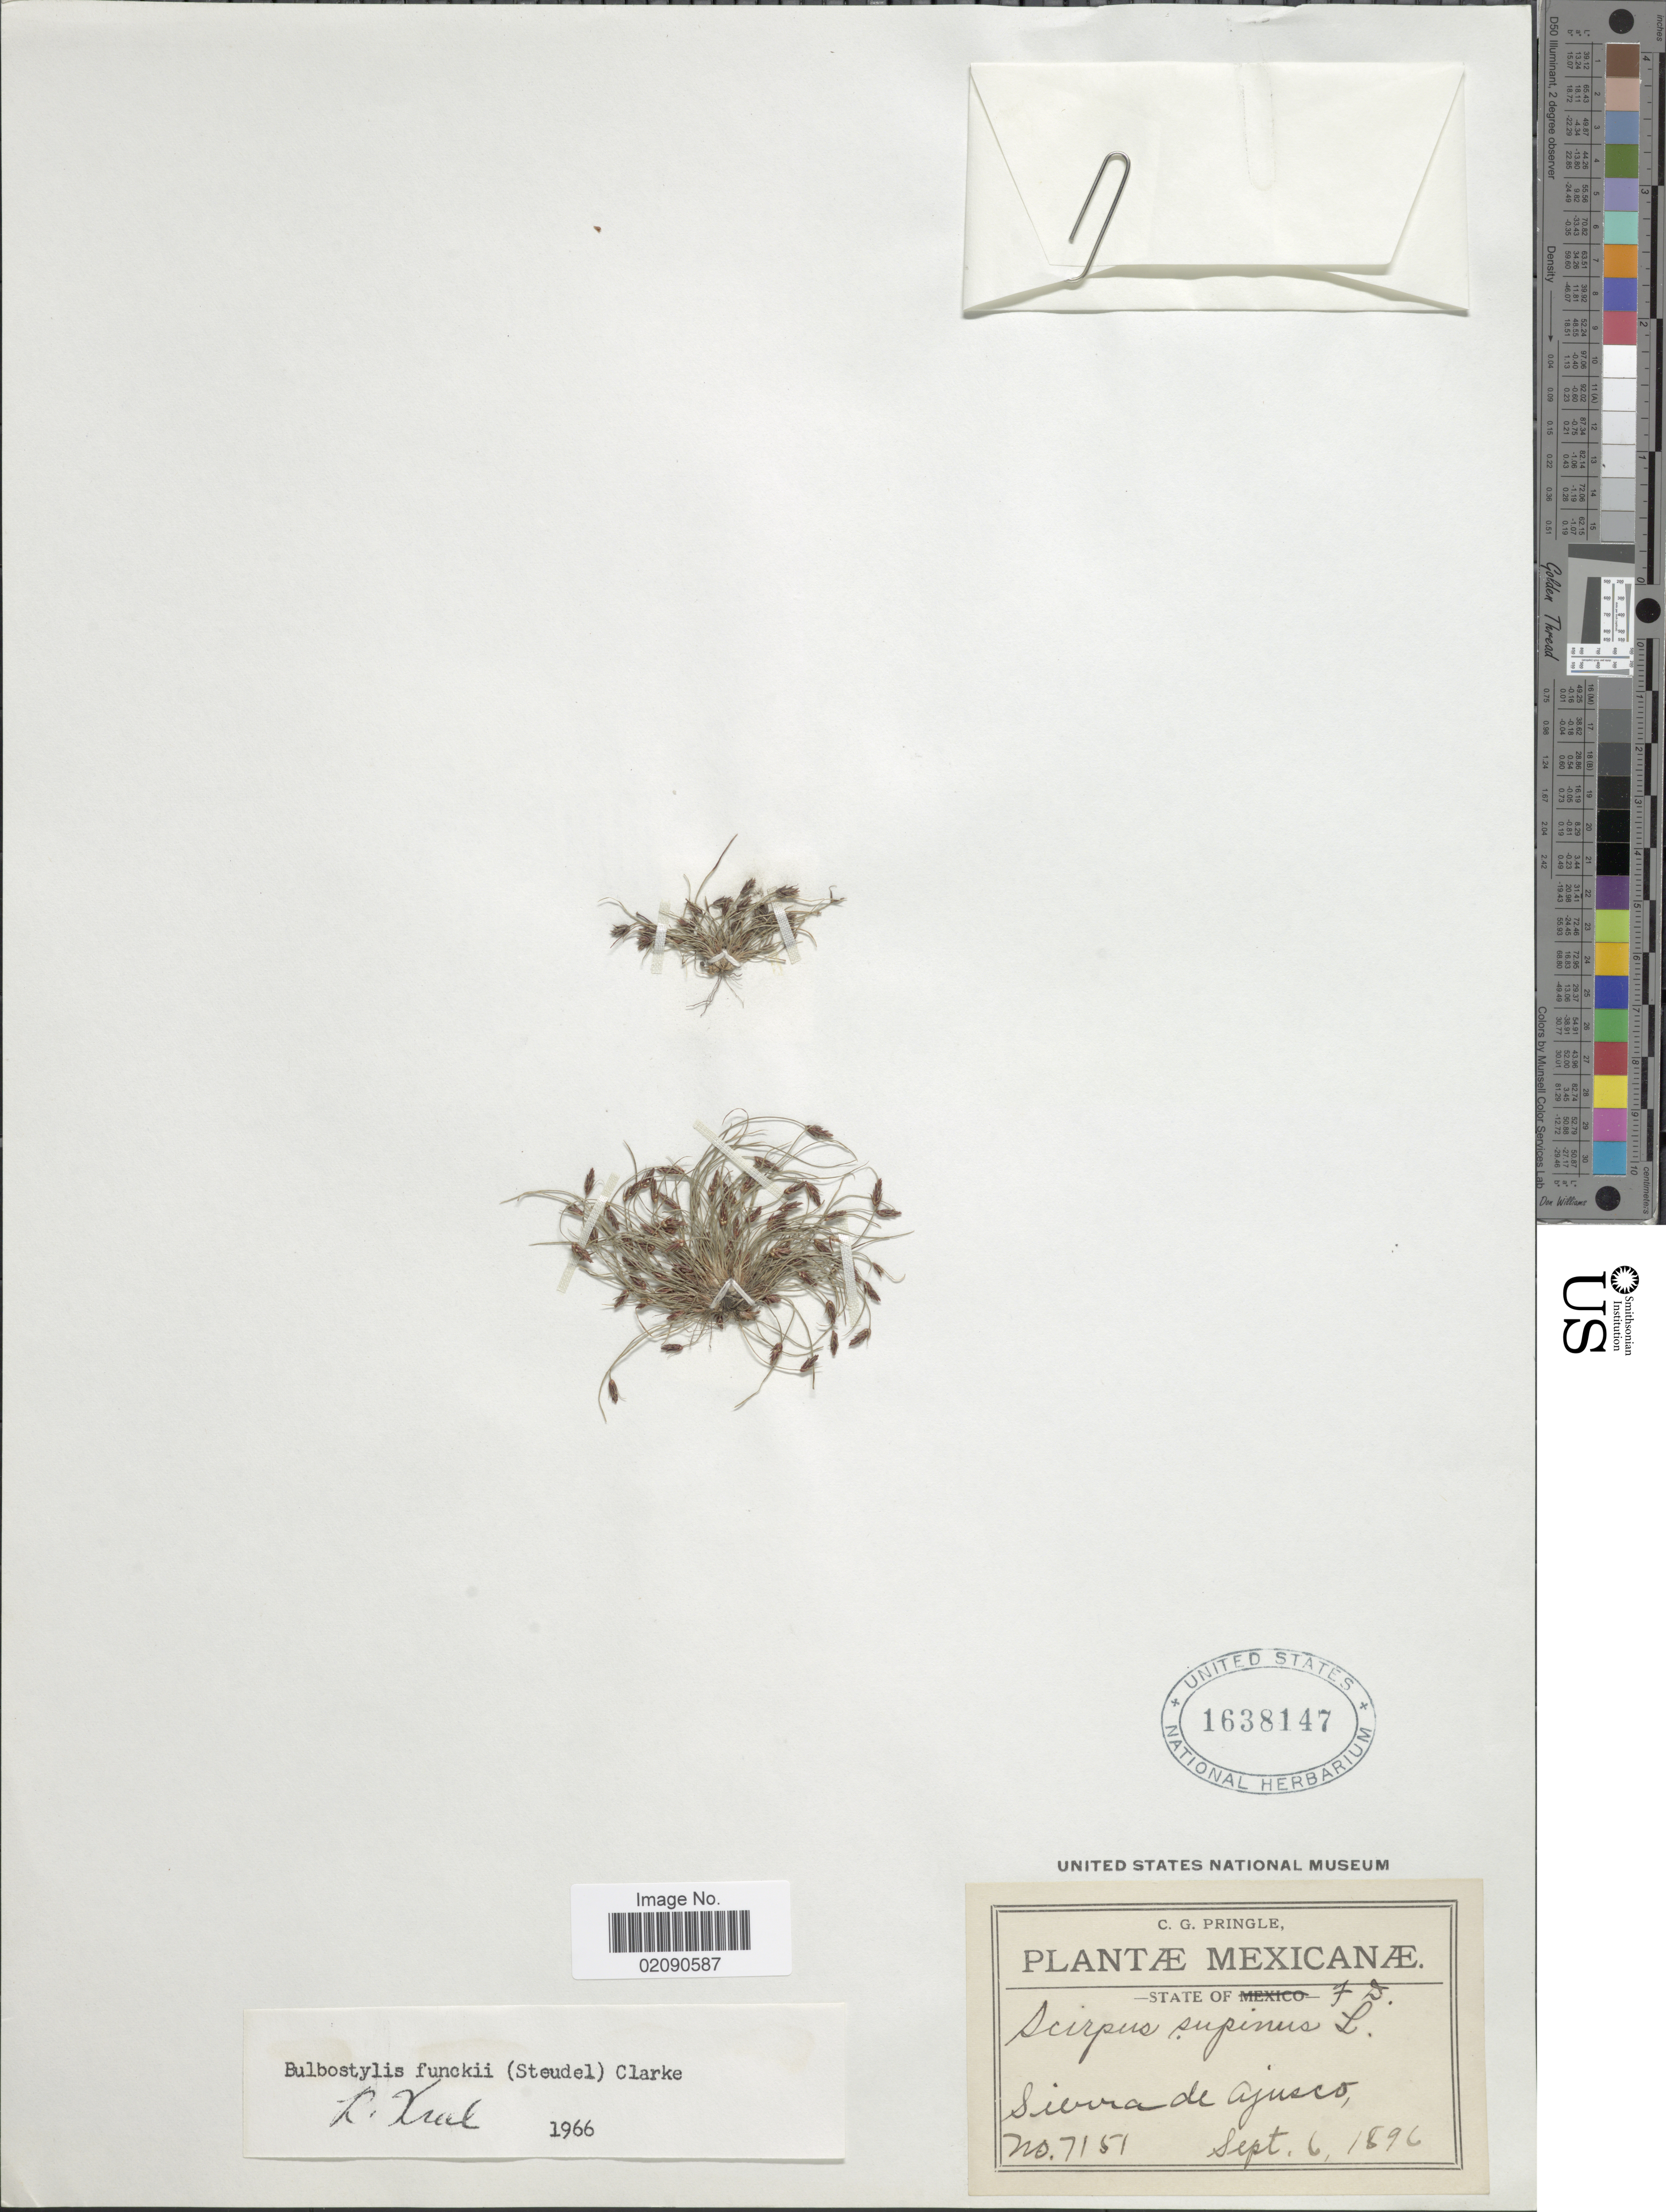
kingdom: Plantae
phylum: Tracheophyta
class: Liliopsida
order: Poales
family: Cyperaceae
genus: Bulbostylis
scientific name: Bulbostylis funckii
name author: (Steud.) C.B. Clarke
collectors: C. G. Pringle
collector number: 7151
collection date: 1896-09-06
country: Mexico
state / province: Distrito Federal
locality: Sierra de Ajusco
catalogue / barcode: US 1638147